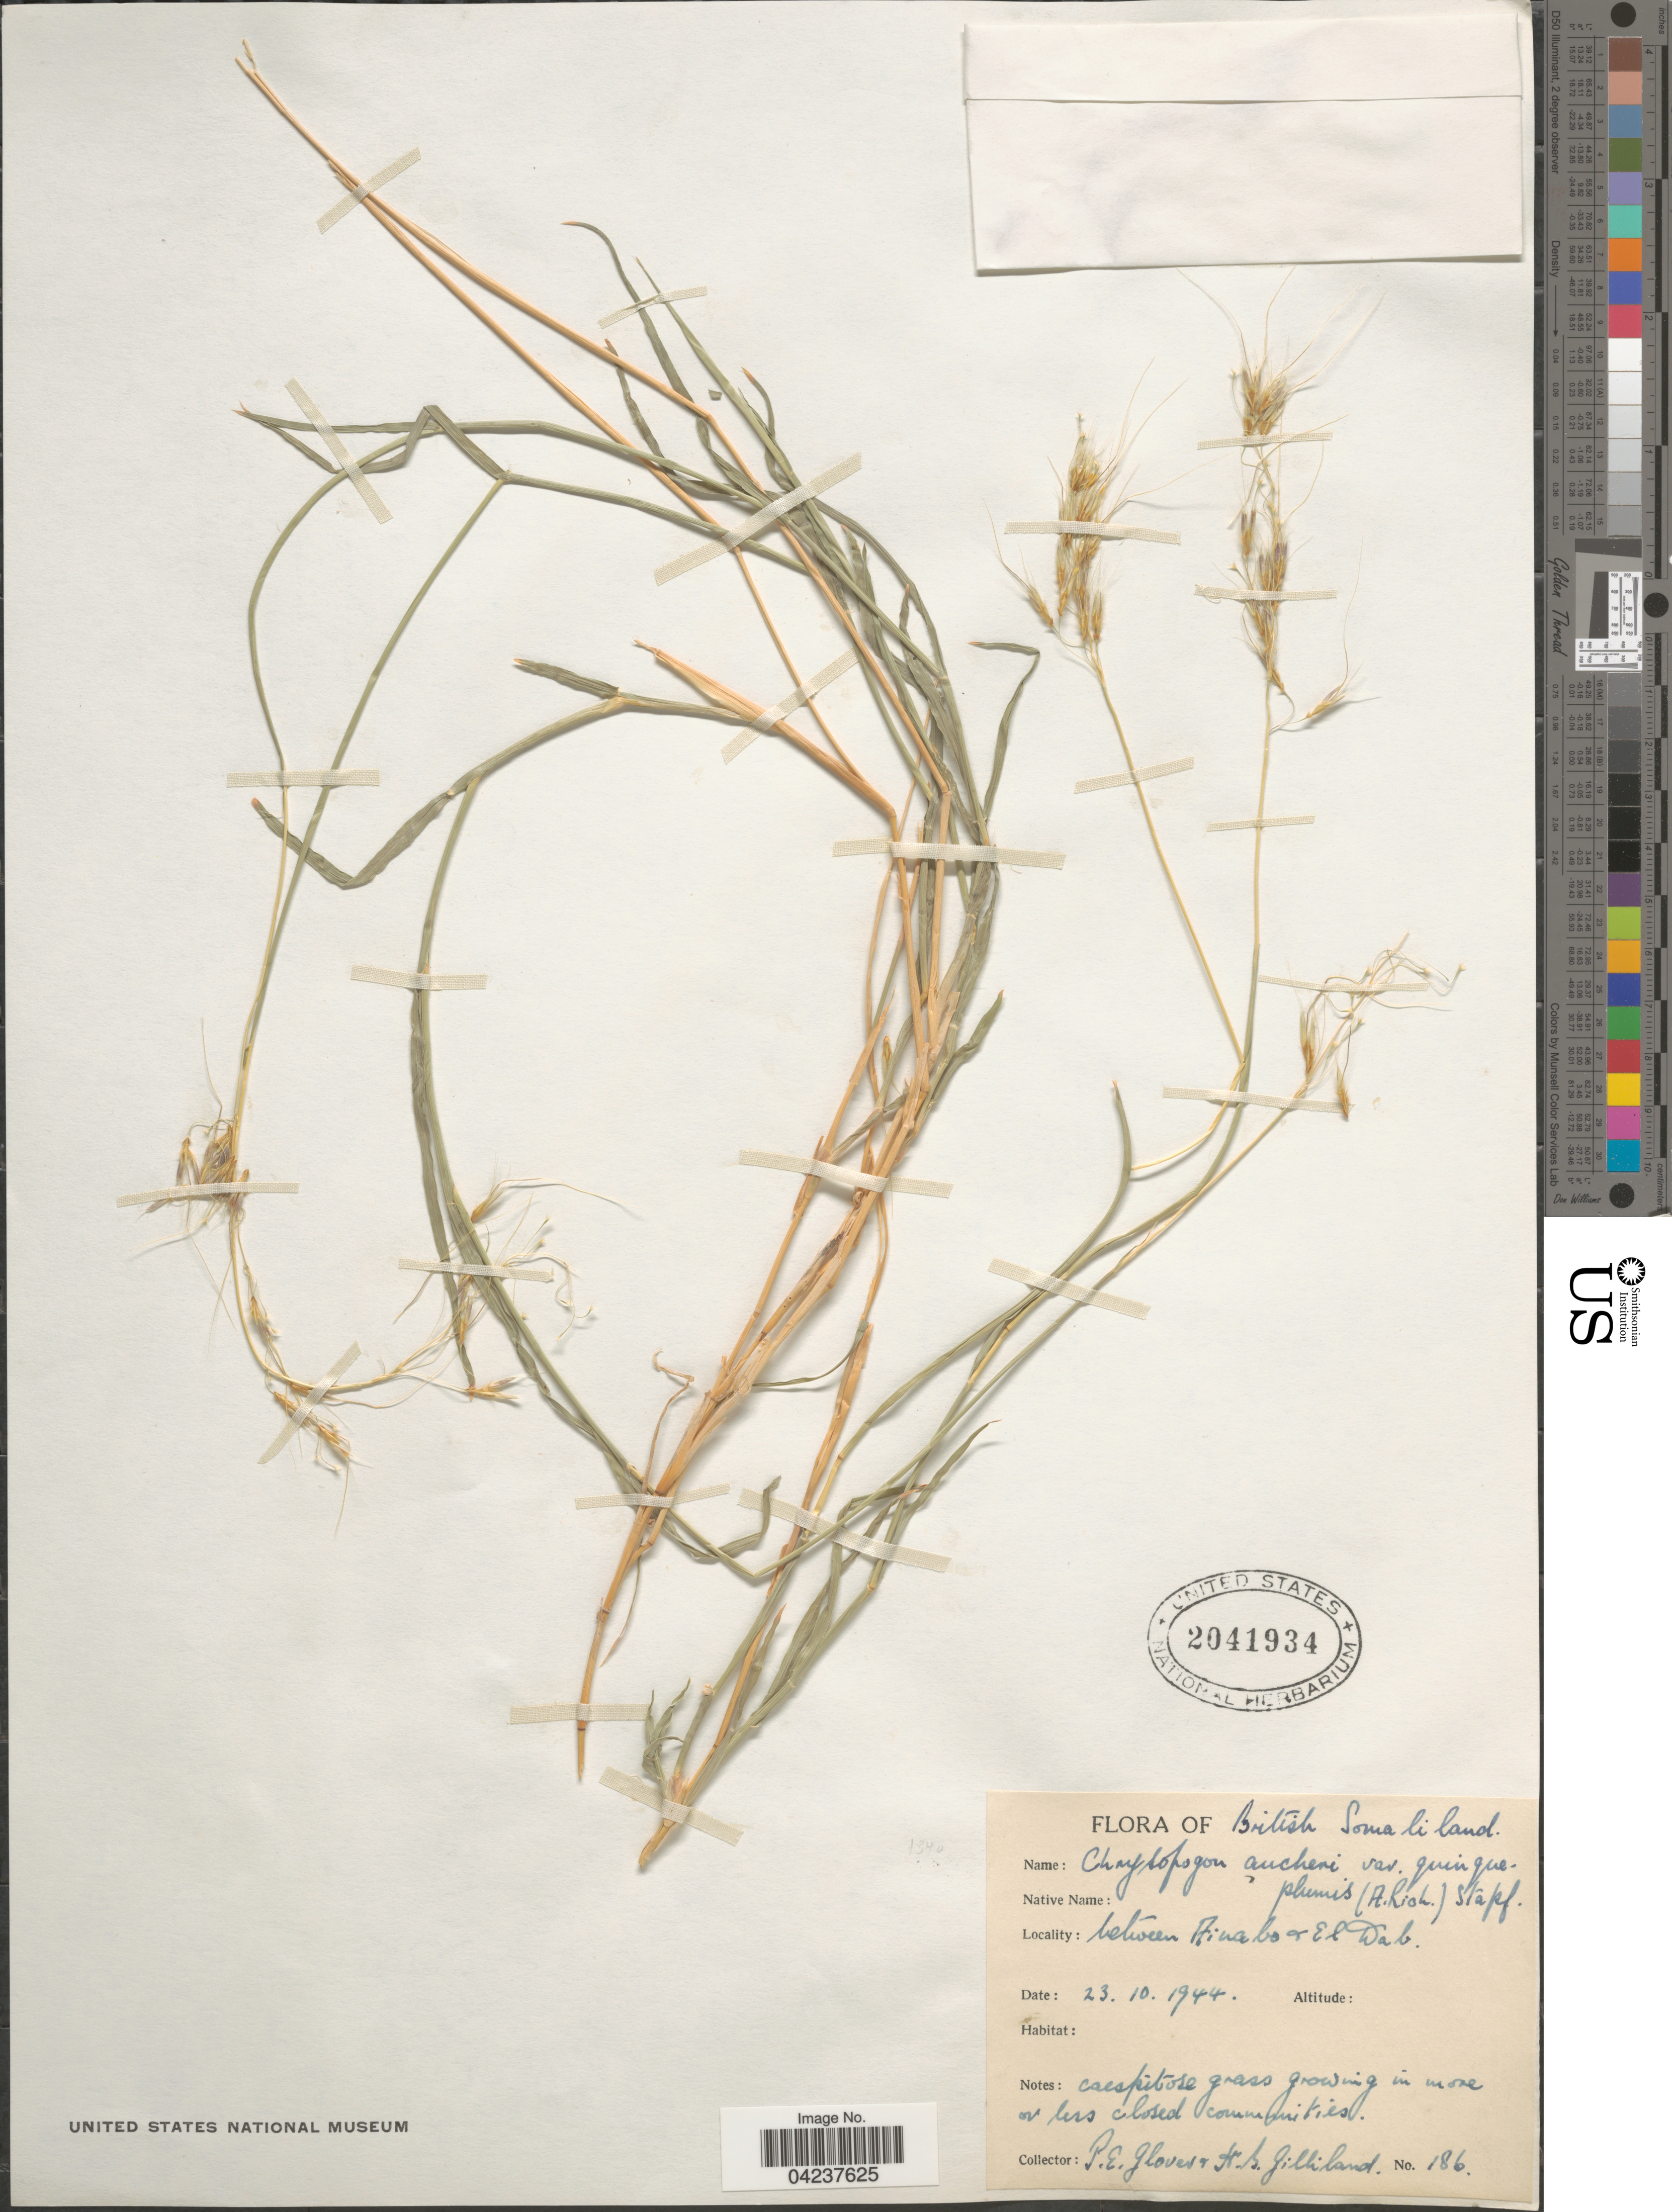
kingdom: Plantae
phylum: Tracheophyta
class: Liliopsida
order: Poales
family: Poaceae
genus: Chrysopogon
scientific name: Chrysopogon plumulosus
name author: Hochst.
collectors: P. Glover & H. Gilliland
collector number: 186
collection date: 1944-10-23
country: Somalia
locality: British Somaliland. Between Ainabo + El Dab.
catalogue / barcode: US 2041934